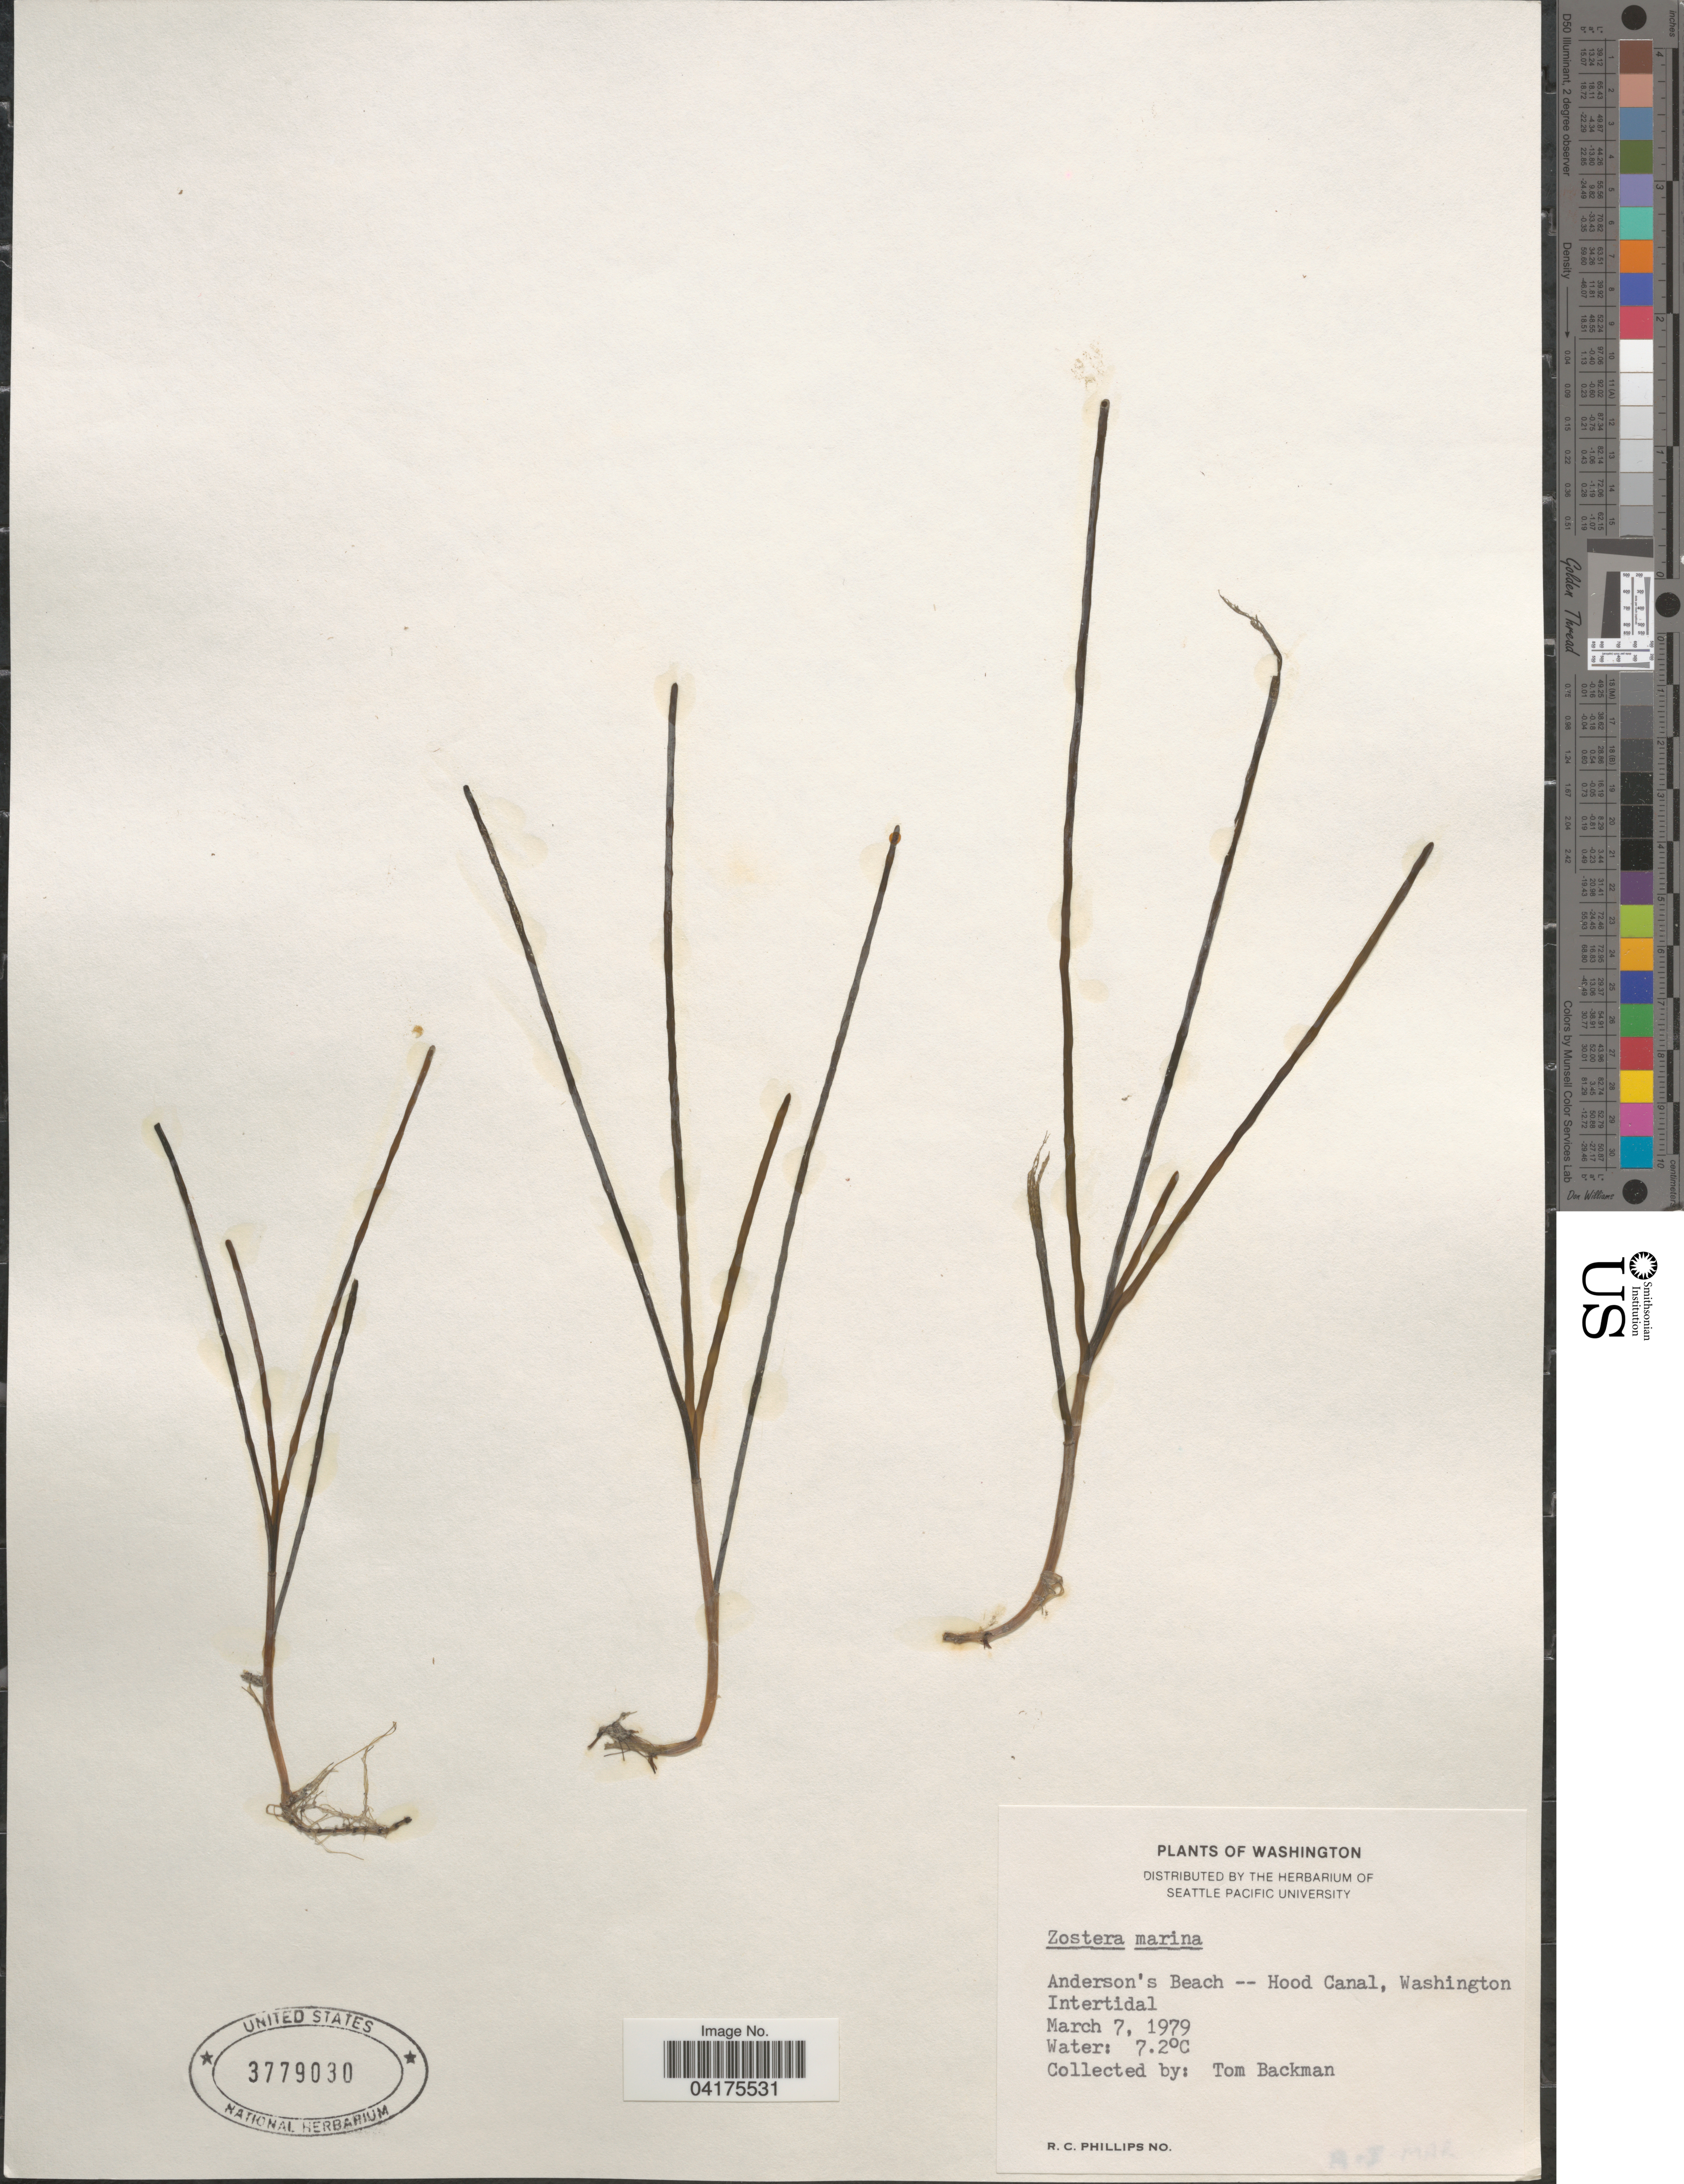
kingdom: Plantae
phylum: Tracheophyta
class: Liliopsida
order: Alismatales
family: Zosteraceae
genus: Zostera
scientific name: Zostera marina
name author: L.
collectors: T. Backman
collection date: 1979-03-07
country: United States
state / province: Washington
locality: Anderson's Beach -- Hood Canal.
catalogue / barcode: US 3779030